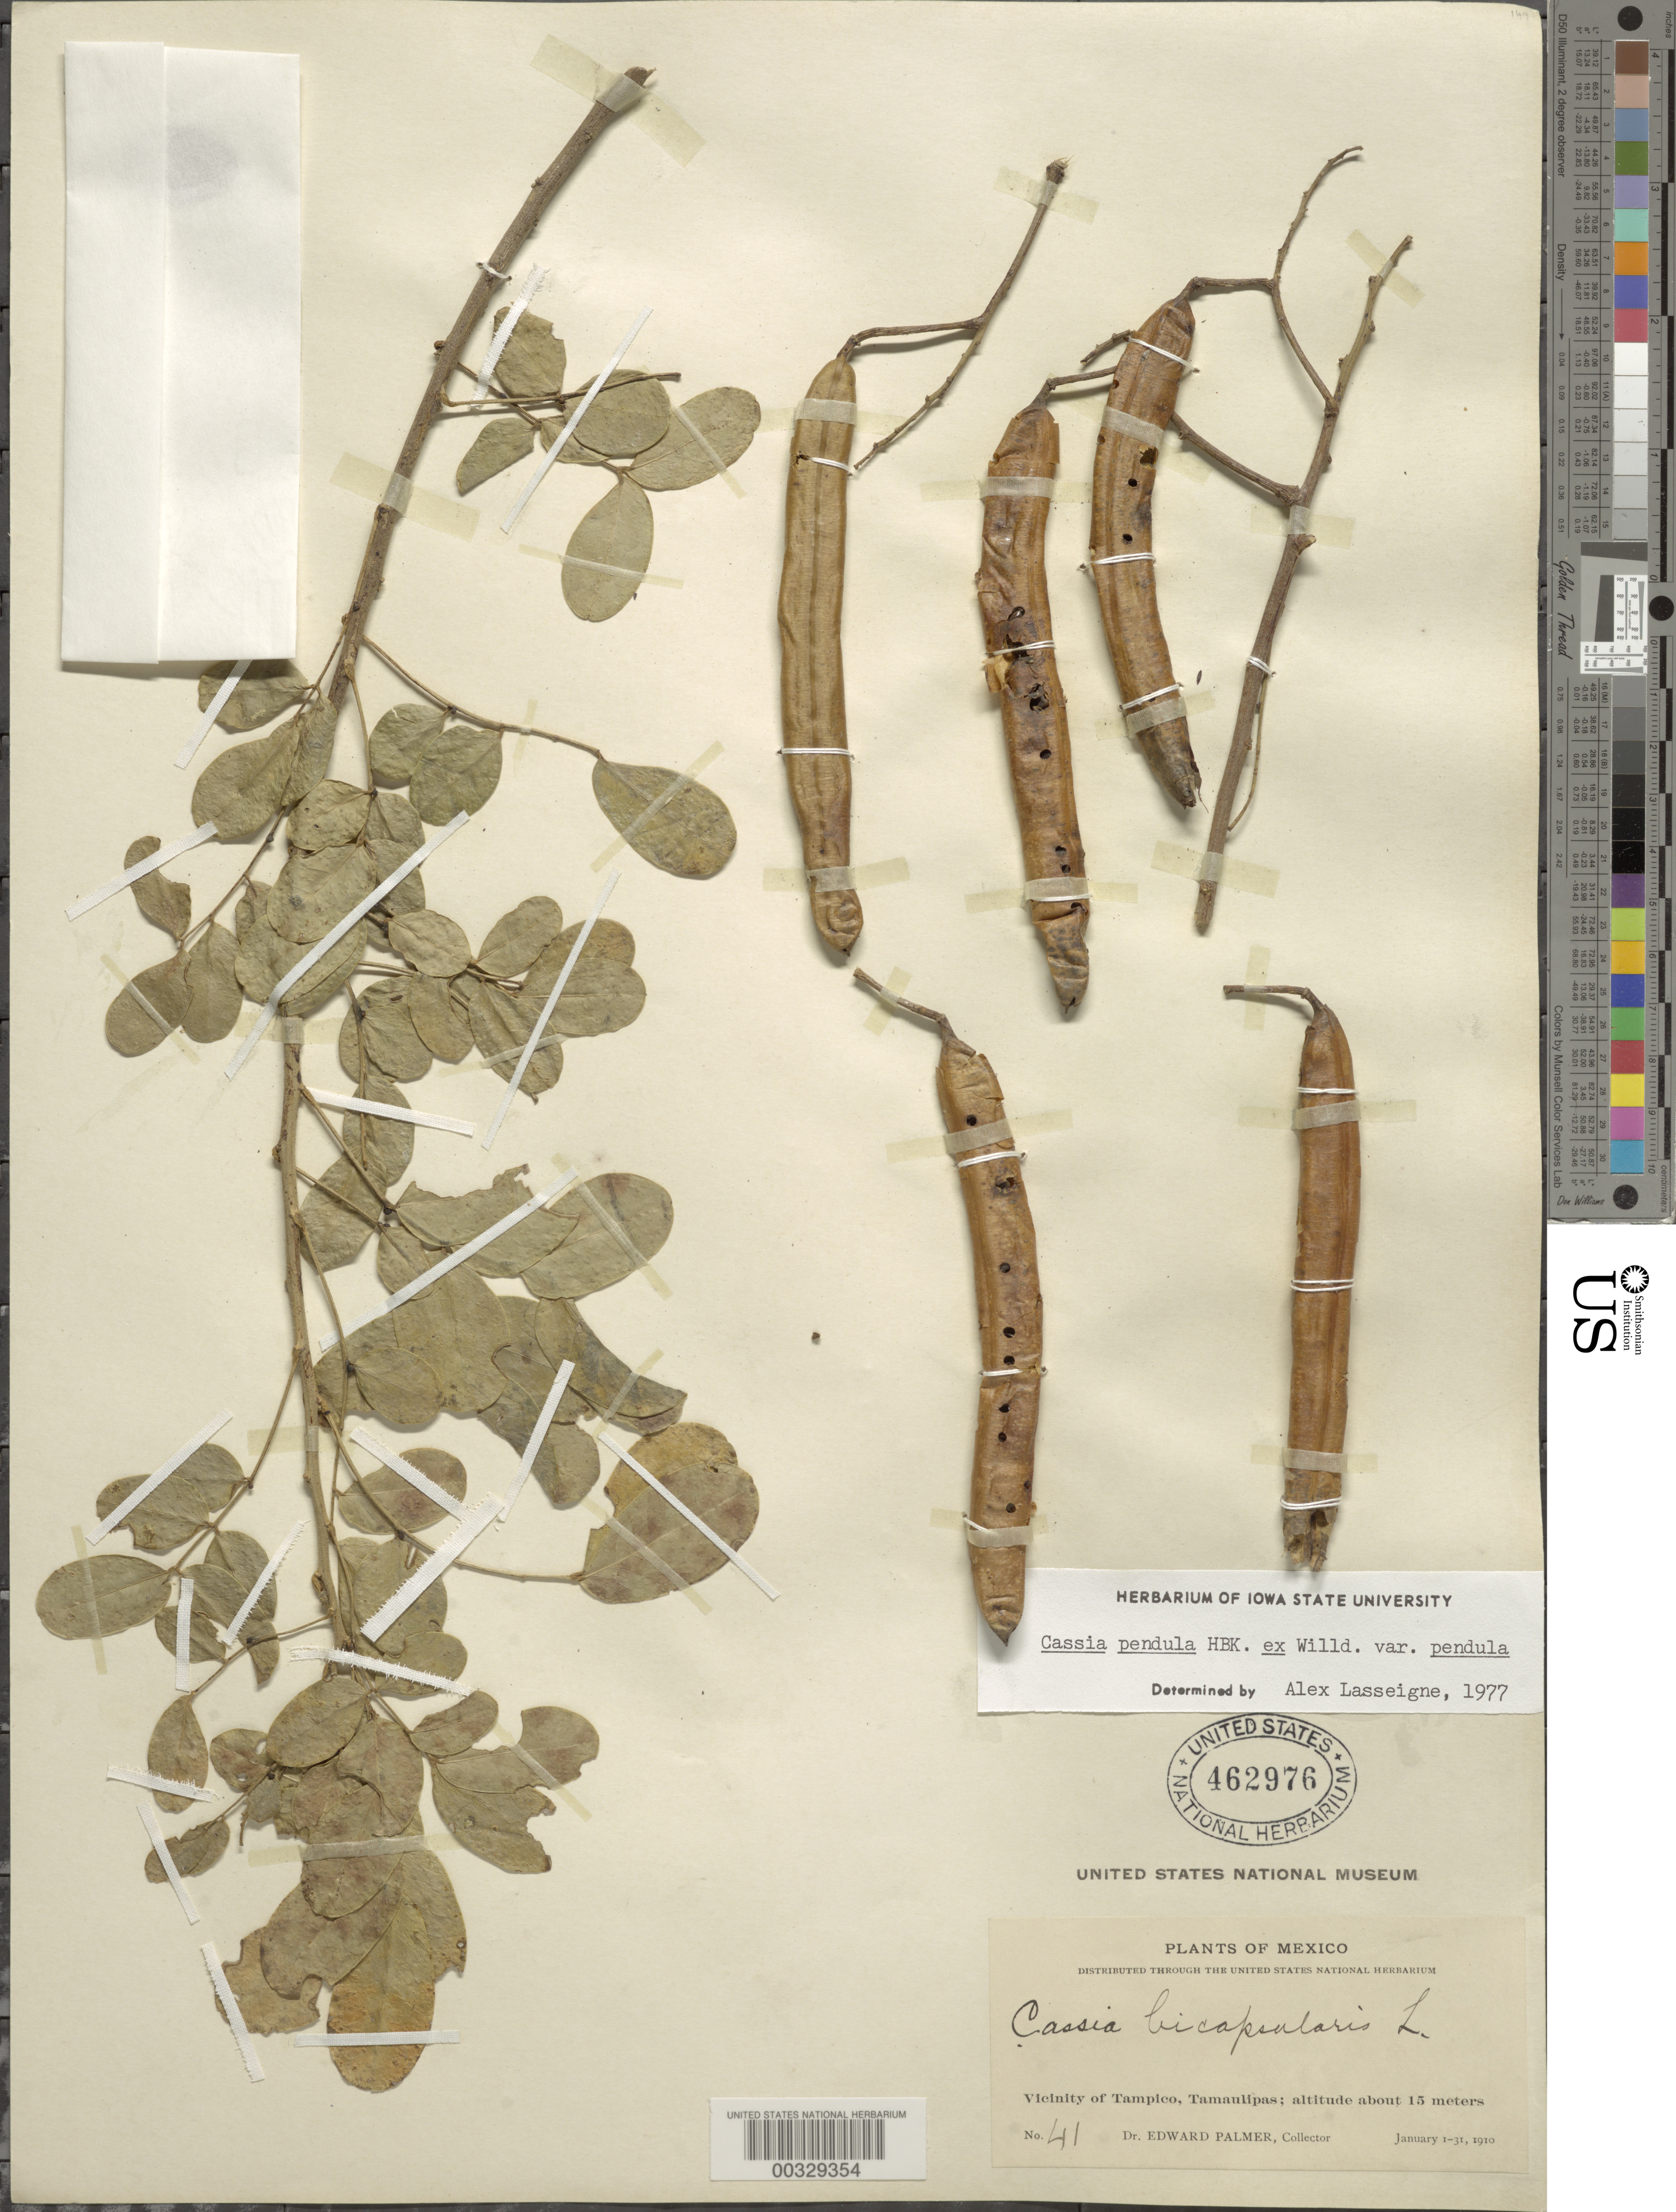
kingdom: Plantae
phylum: Tracheophyta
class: Magnoliopsida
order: Fabales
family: Fabaceae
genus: Senna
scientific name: Senna pendula var. pendula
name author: (Humb. & Bonpl. ex Willd.) H.S. Irwin & Barneby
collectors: E. Palmer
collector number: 41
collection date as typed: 01 Jan 1910 to 31 Jan 1910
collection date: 1910-01-01/1910-01-31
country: Mexico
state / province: Tamaulipas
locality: Vicinity of tampico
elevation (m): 15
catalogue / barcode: US 462976